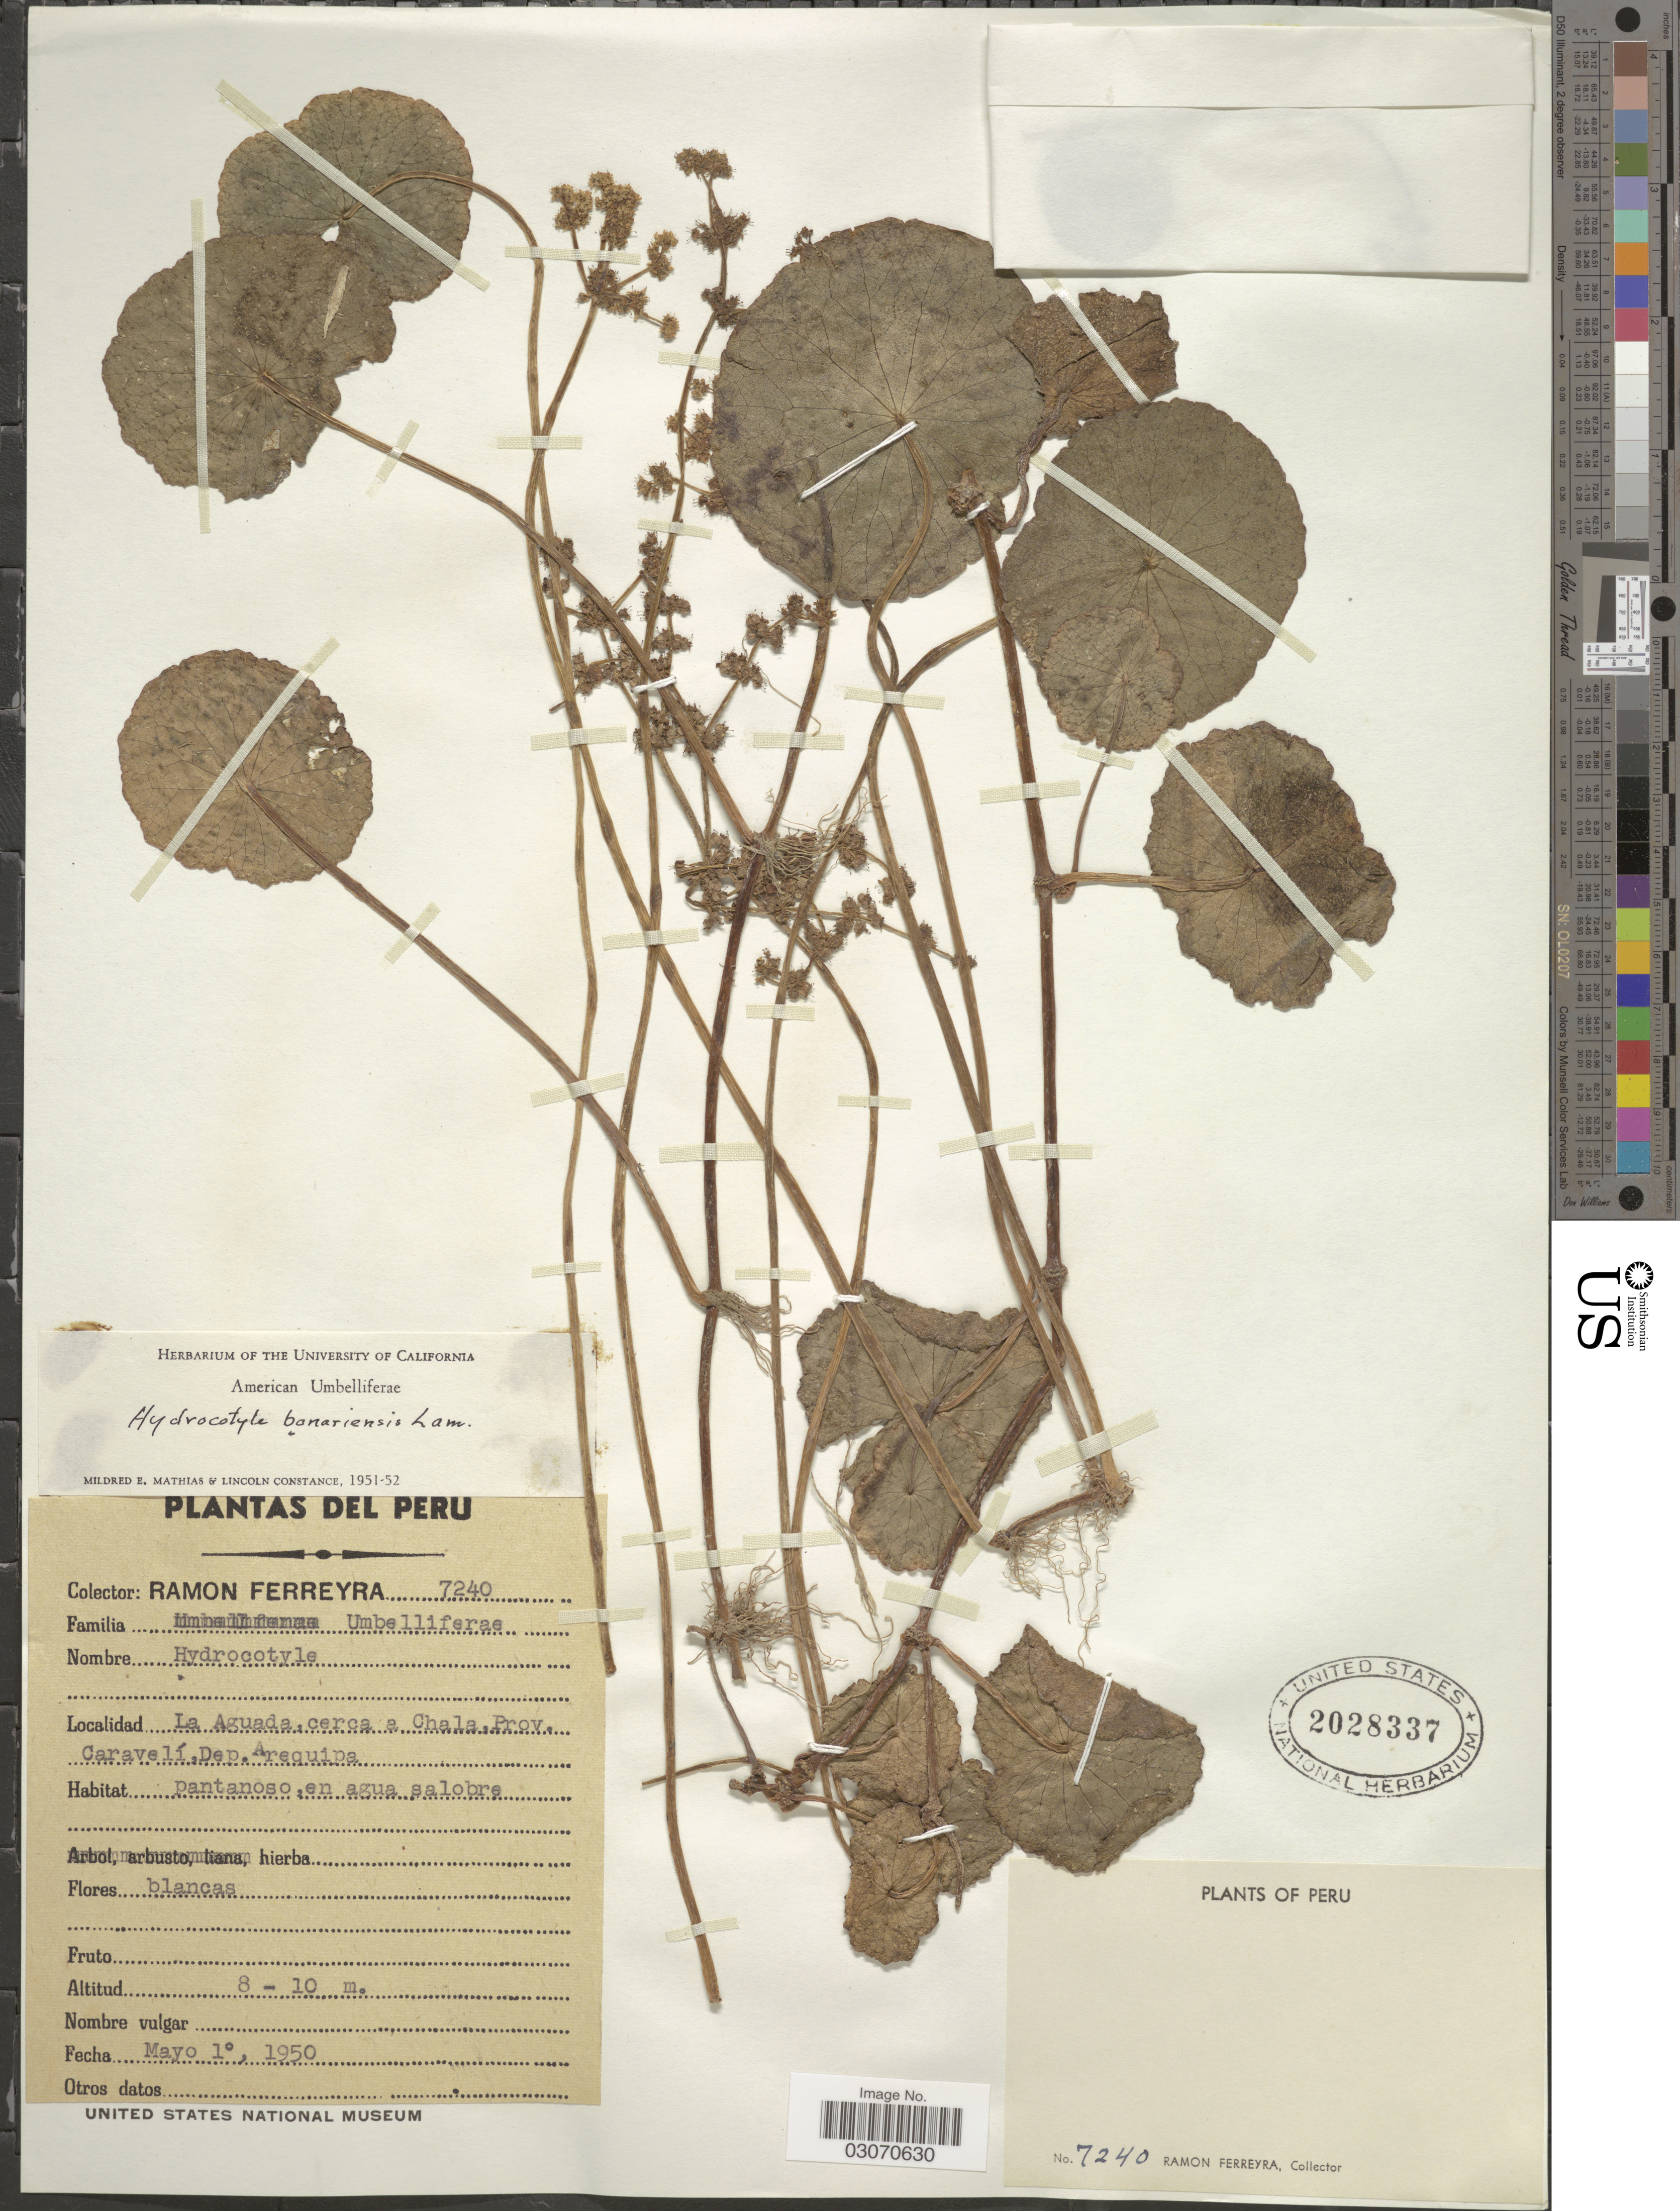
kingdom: Plantae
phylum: Tracheophyta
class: Magnoliopsida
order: Apiales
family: Araliaceae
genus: Hydrocotyle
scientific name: Hydrocotyle bonariensis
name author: Lam.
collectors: R. A. Ferreyra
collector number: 7240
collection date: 1950-05-10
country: Peru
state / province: Arequipa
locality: La Aguada, cerca a Chala. Prov. Caravelí, Dep. Araquipa.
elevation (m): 8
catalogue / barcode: US 2028337